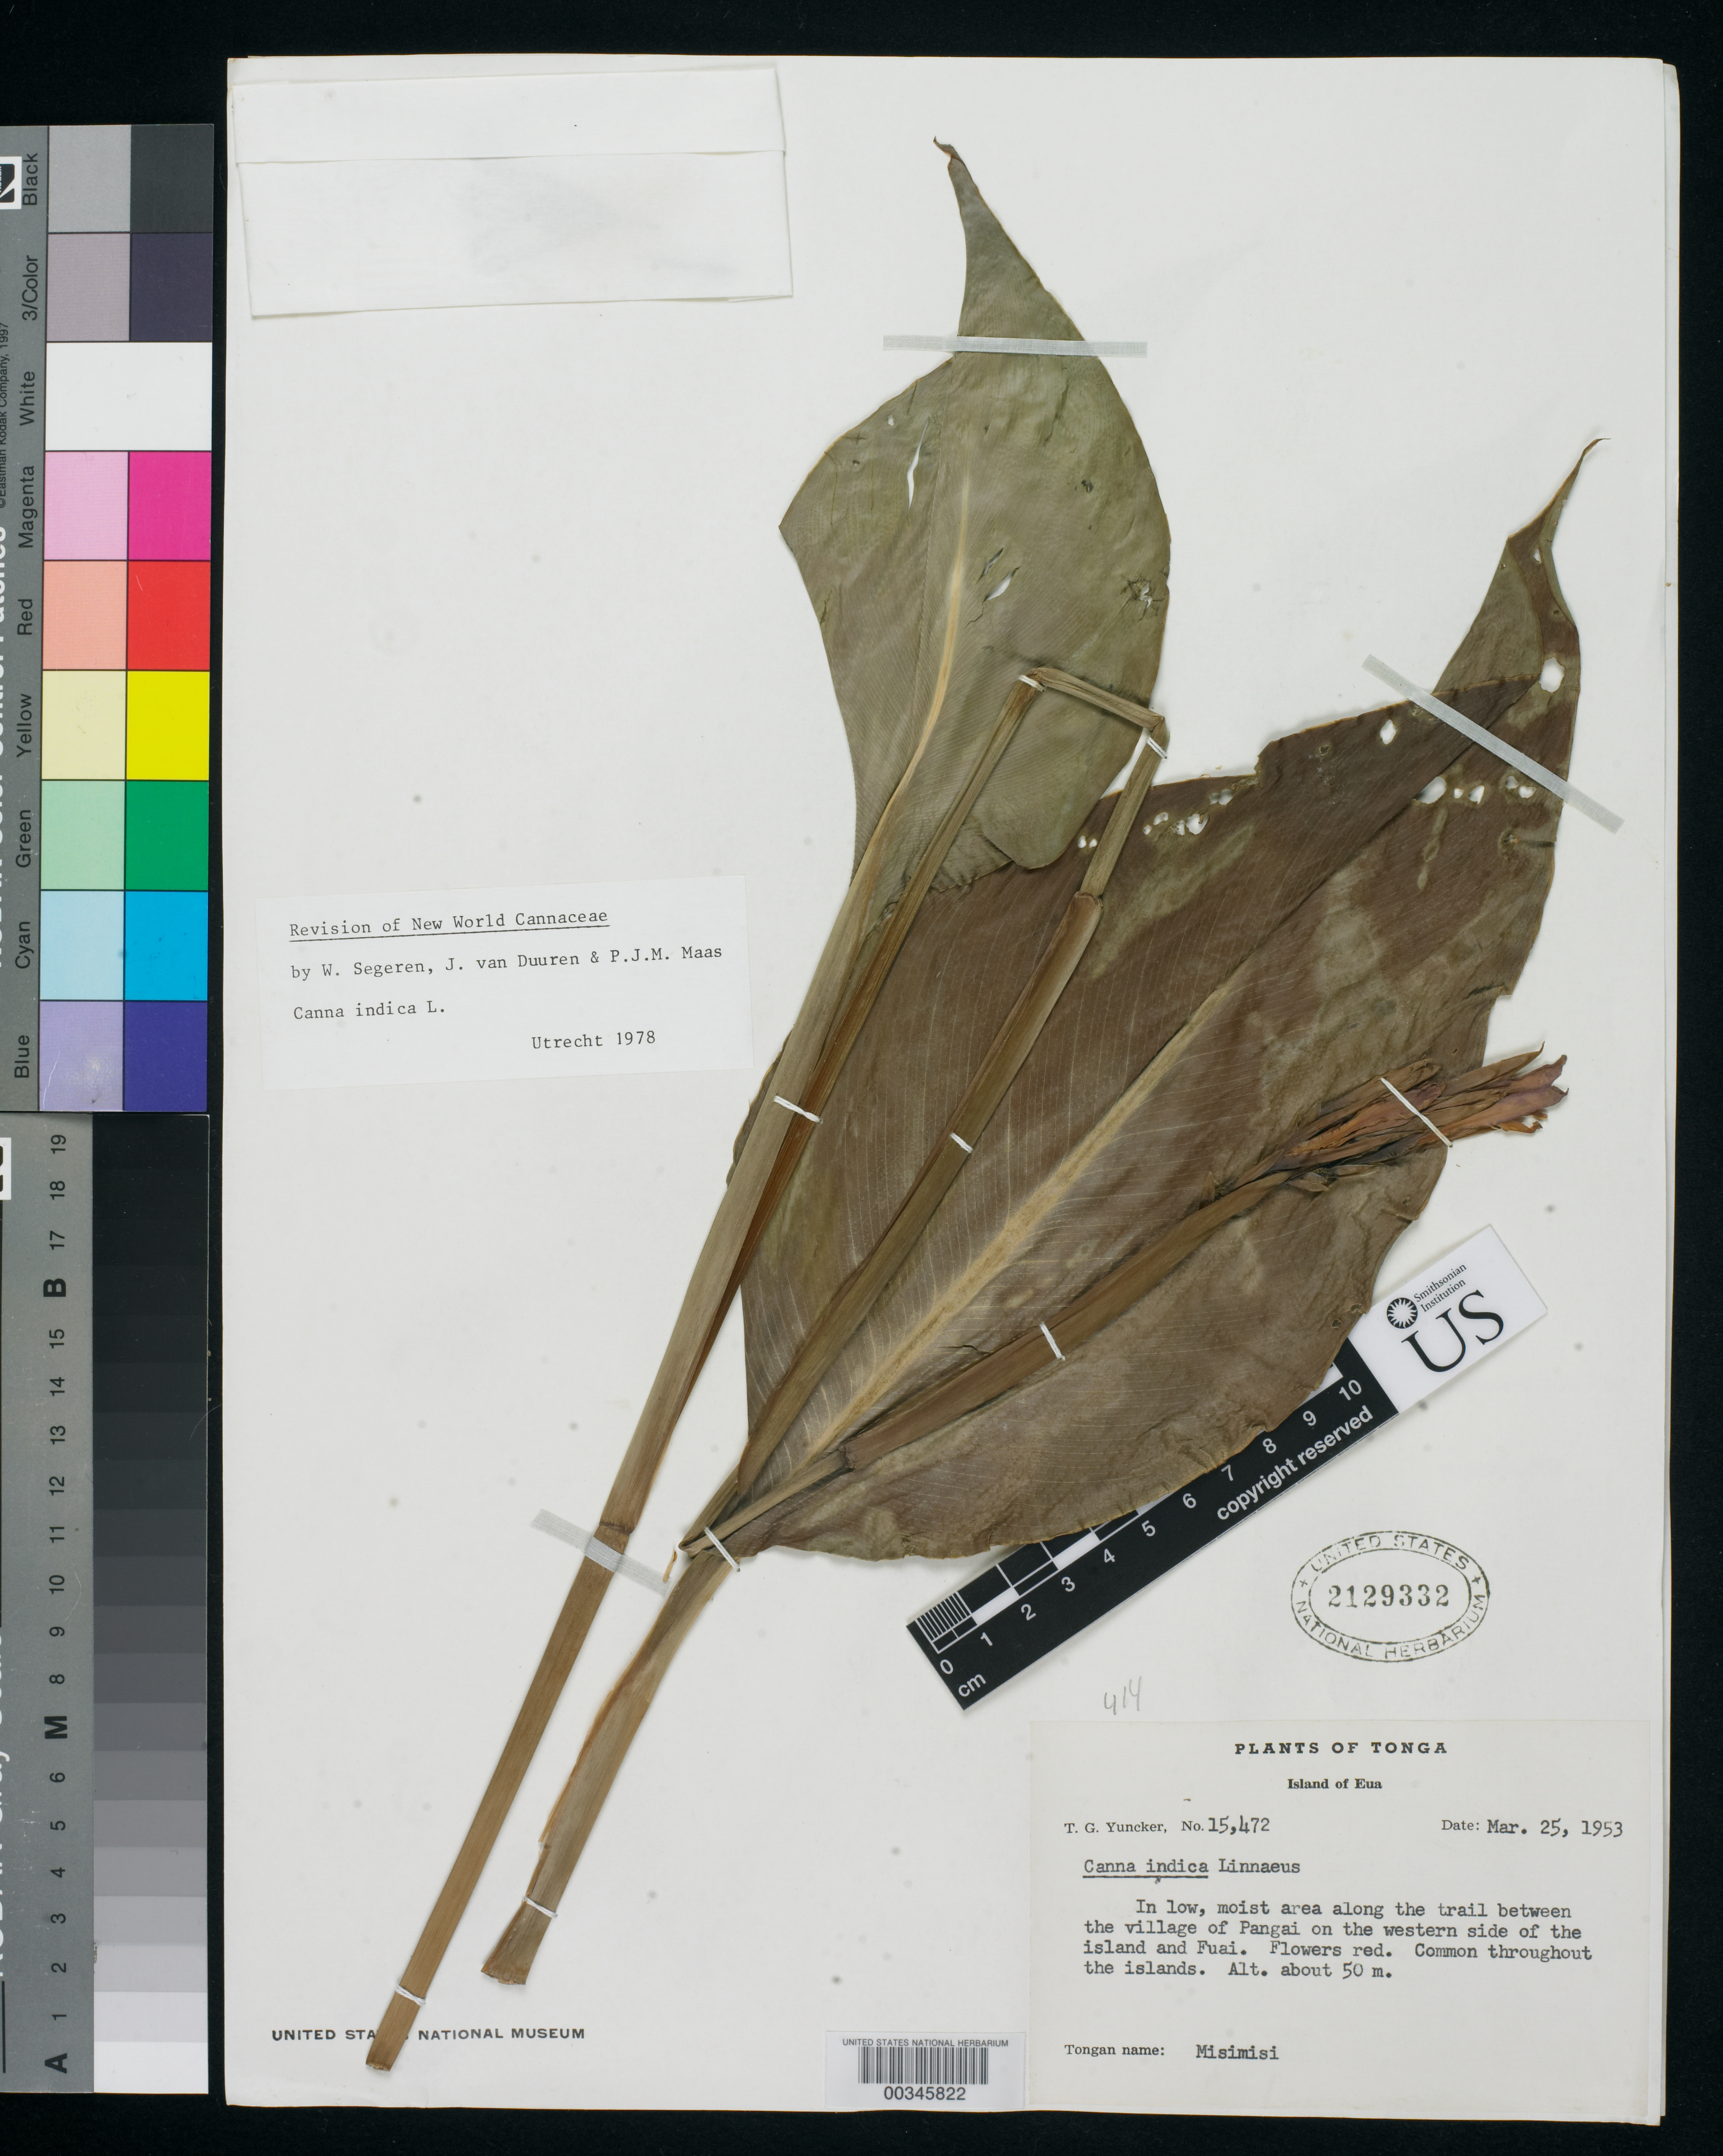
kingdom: Plantae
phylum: Tracheophyta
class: Liliopsida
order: Zingiberales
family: Cannaceae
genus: Canna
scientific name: Canna indica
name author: L.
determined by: Segeren, W.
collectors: T. G. Yuncker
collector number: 15472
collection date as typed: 25 Mar 1953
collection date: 1953-03-25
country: Tonga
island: Eua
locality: Along the trail between the village of Pangai on western side of island and Fuai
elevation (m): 50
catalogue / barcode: US 2129332